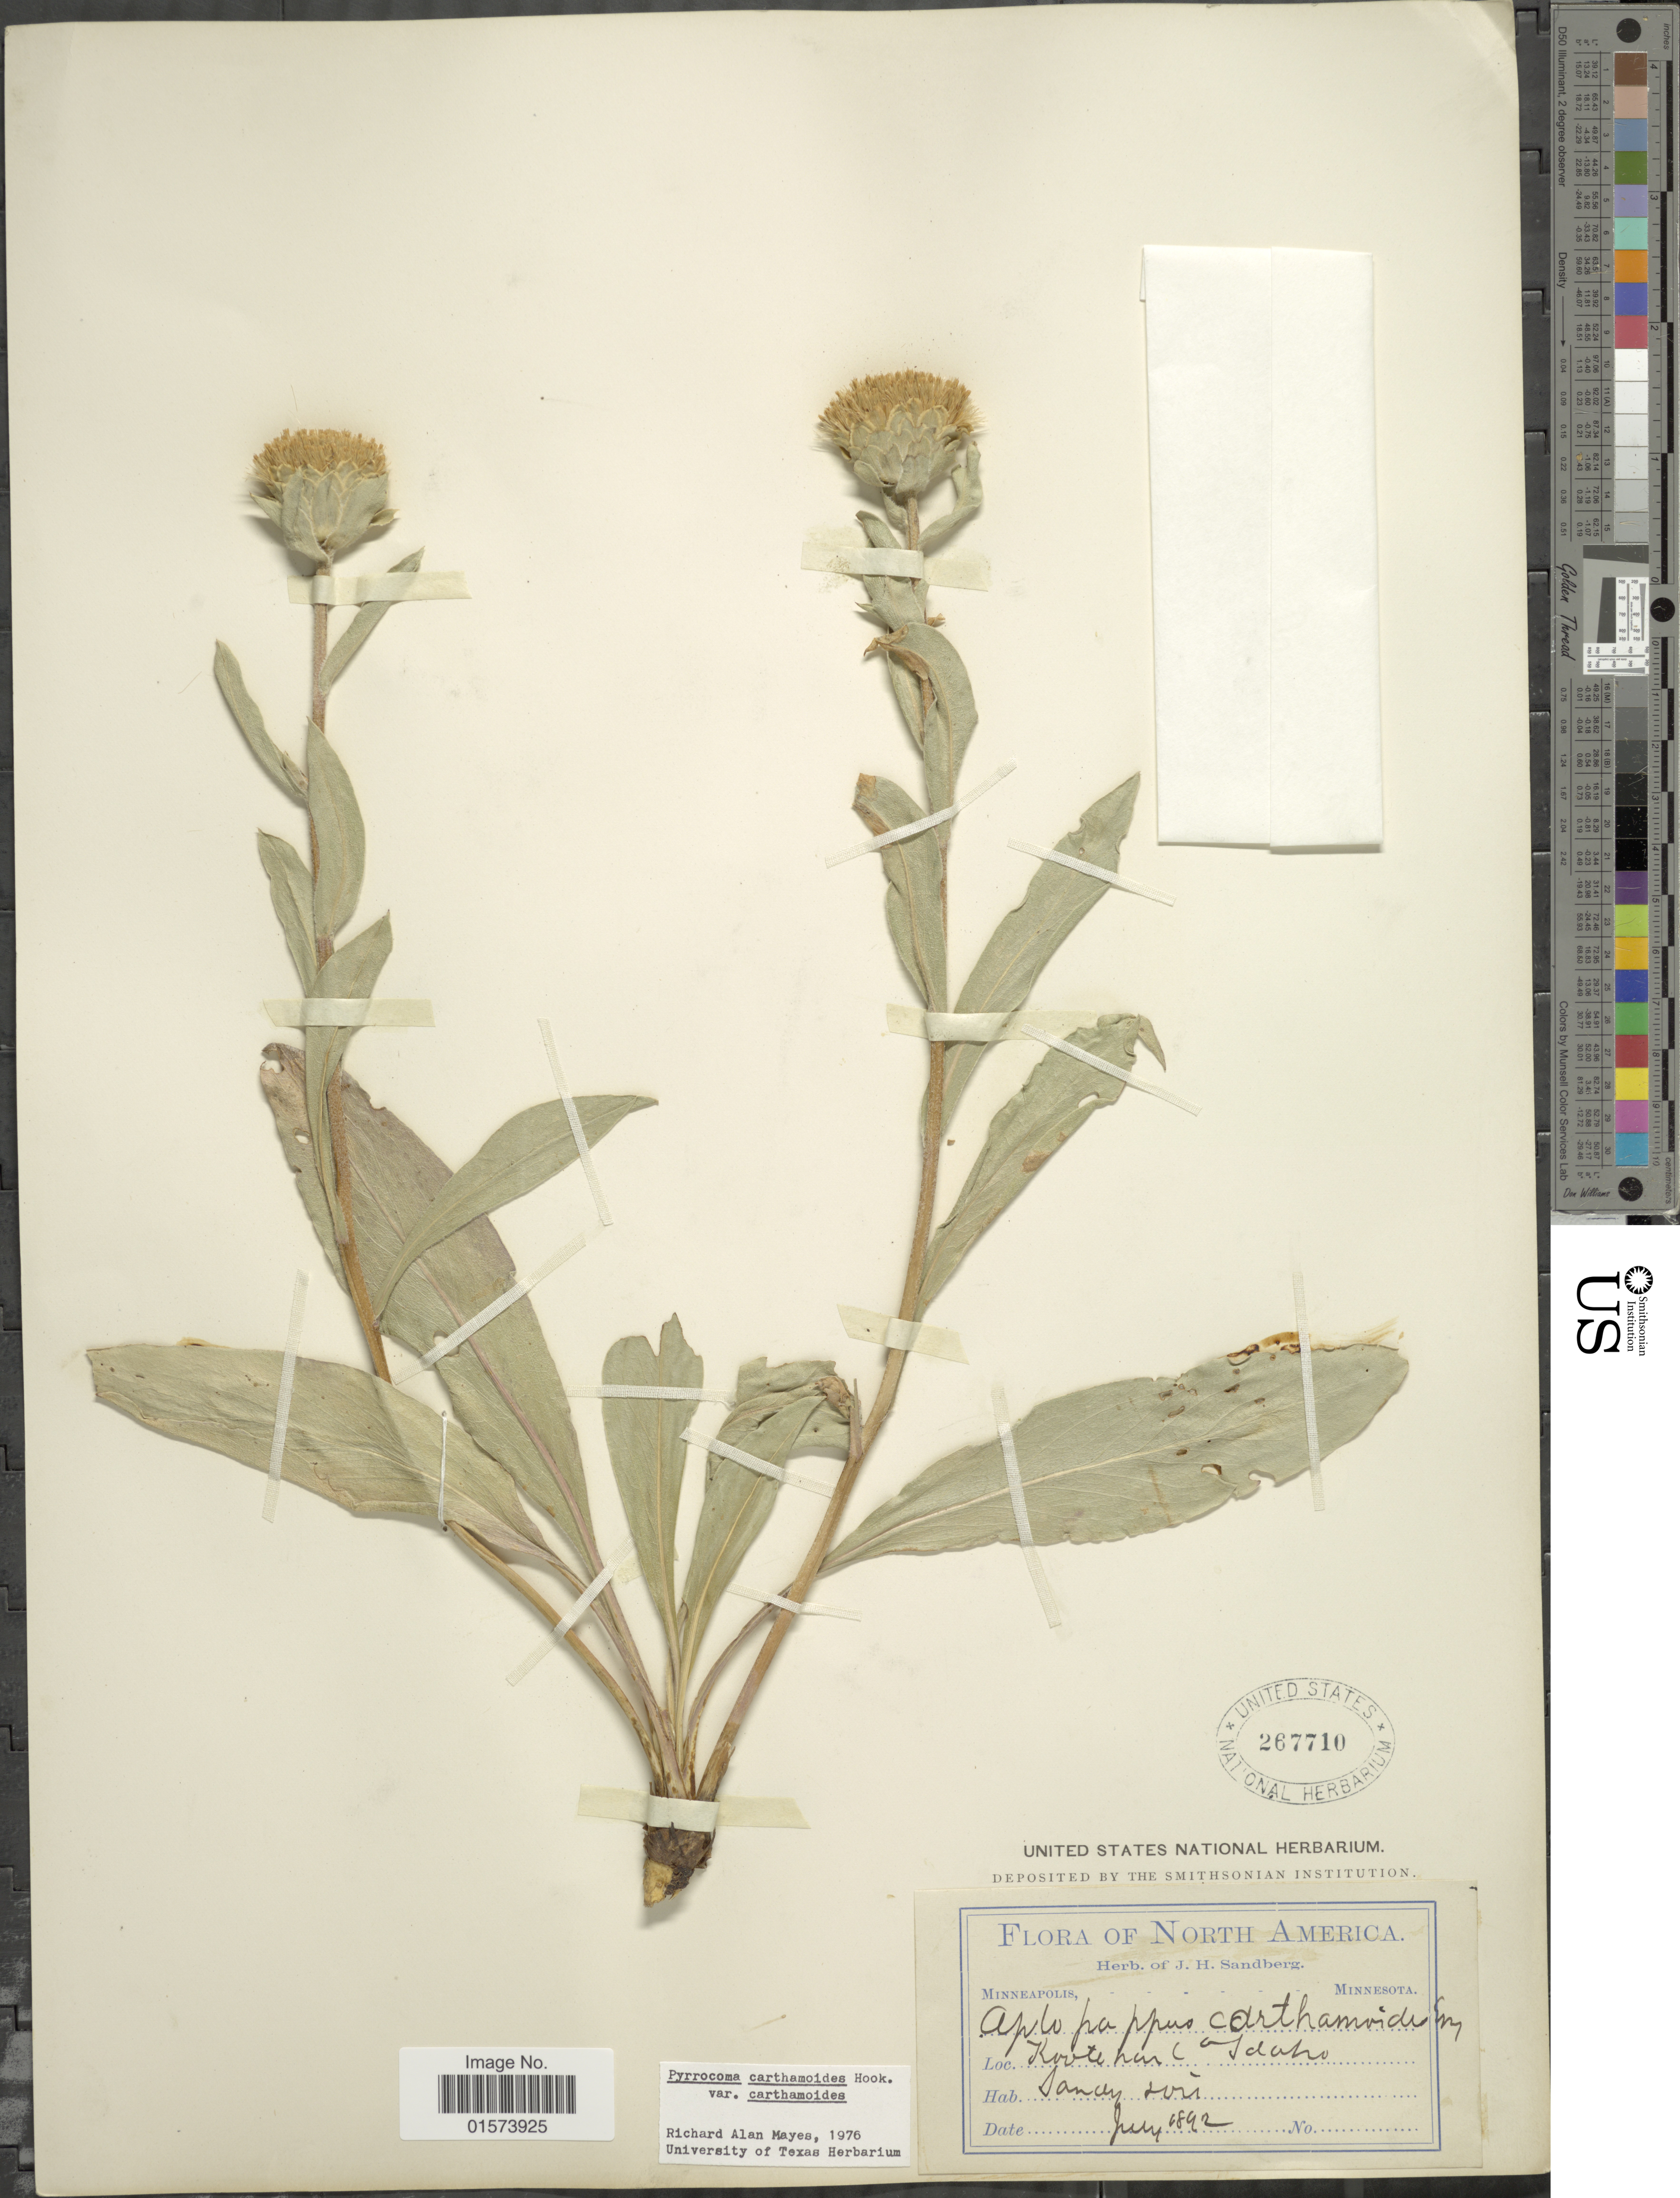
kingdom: Plantae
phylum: Tracheophyta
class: Magnoliopsida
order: Asterales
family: Asteraceae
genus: Pyrrocoma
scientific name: Pyrrocoma carthamoides var. carthamoides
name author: Hook.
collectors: ex. herb. J. H. Sandberg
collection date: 1892-06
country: United States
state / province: Idaho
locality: Kootenai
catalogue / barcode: US 267710